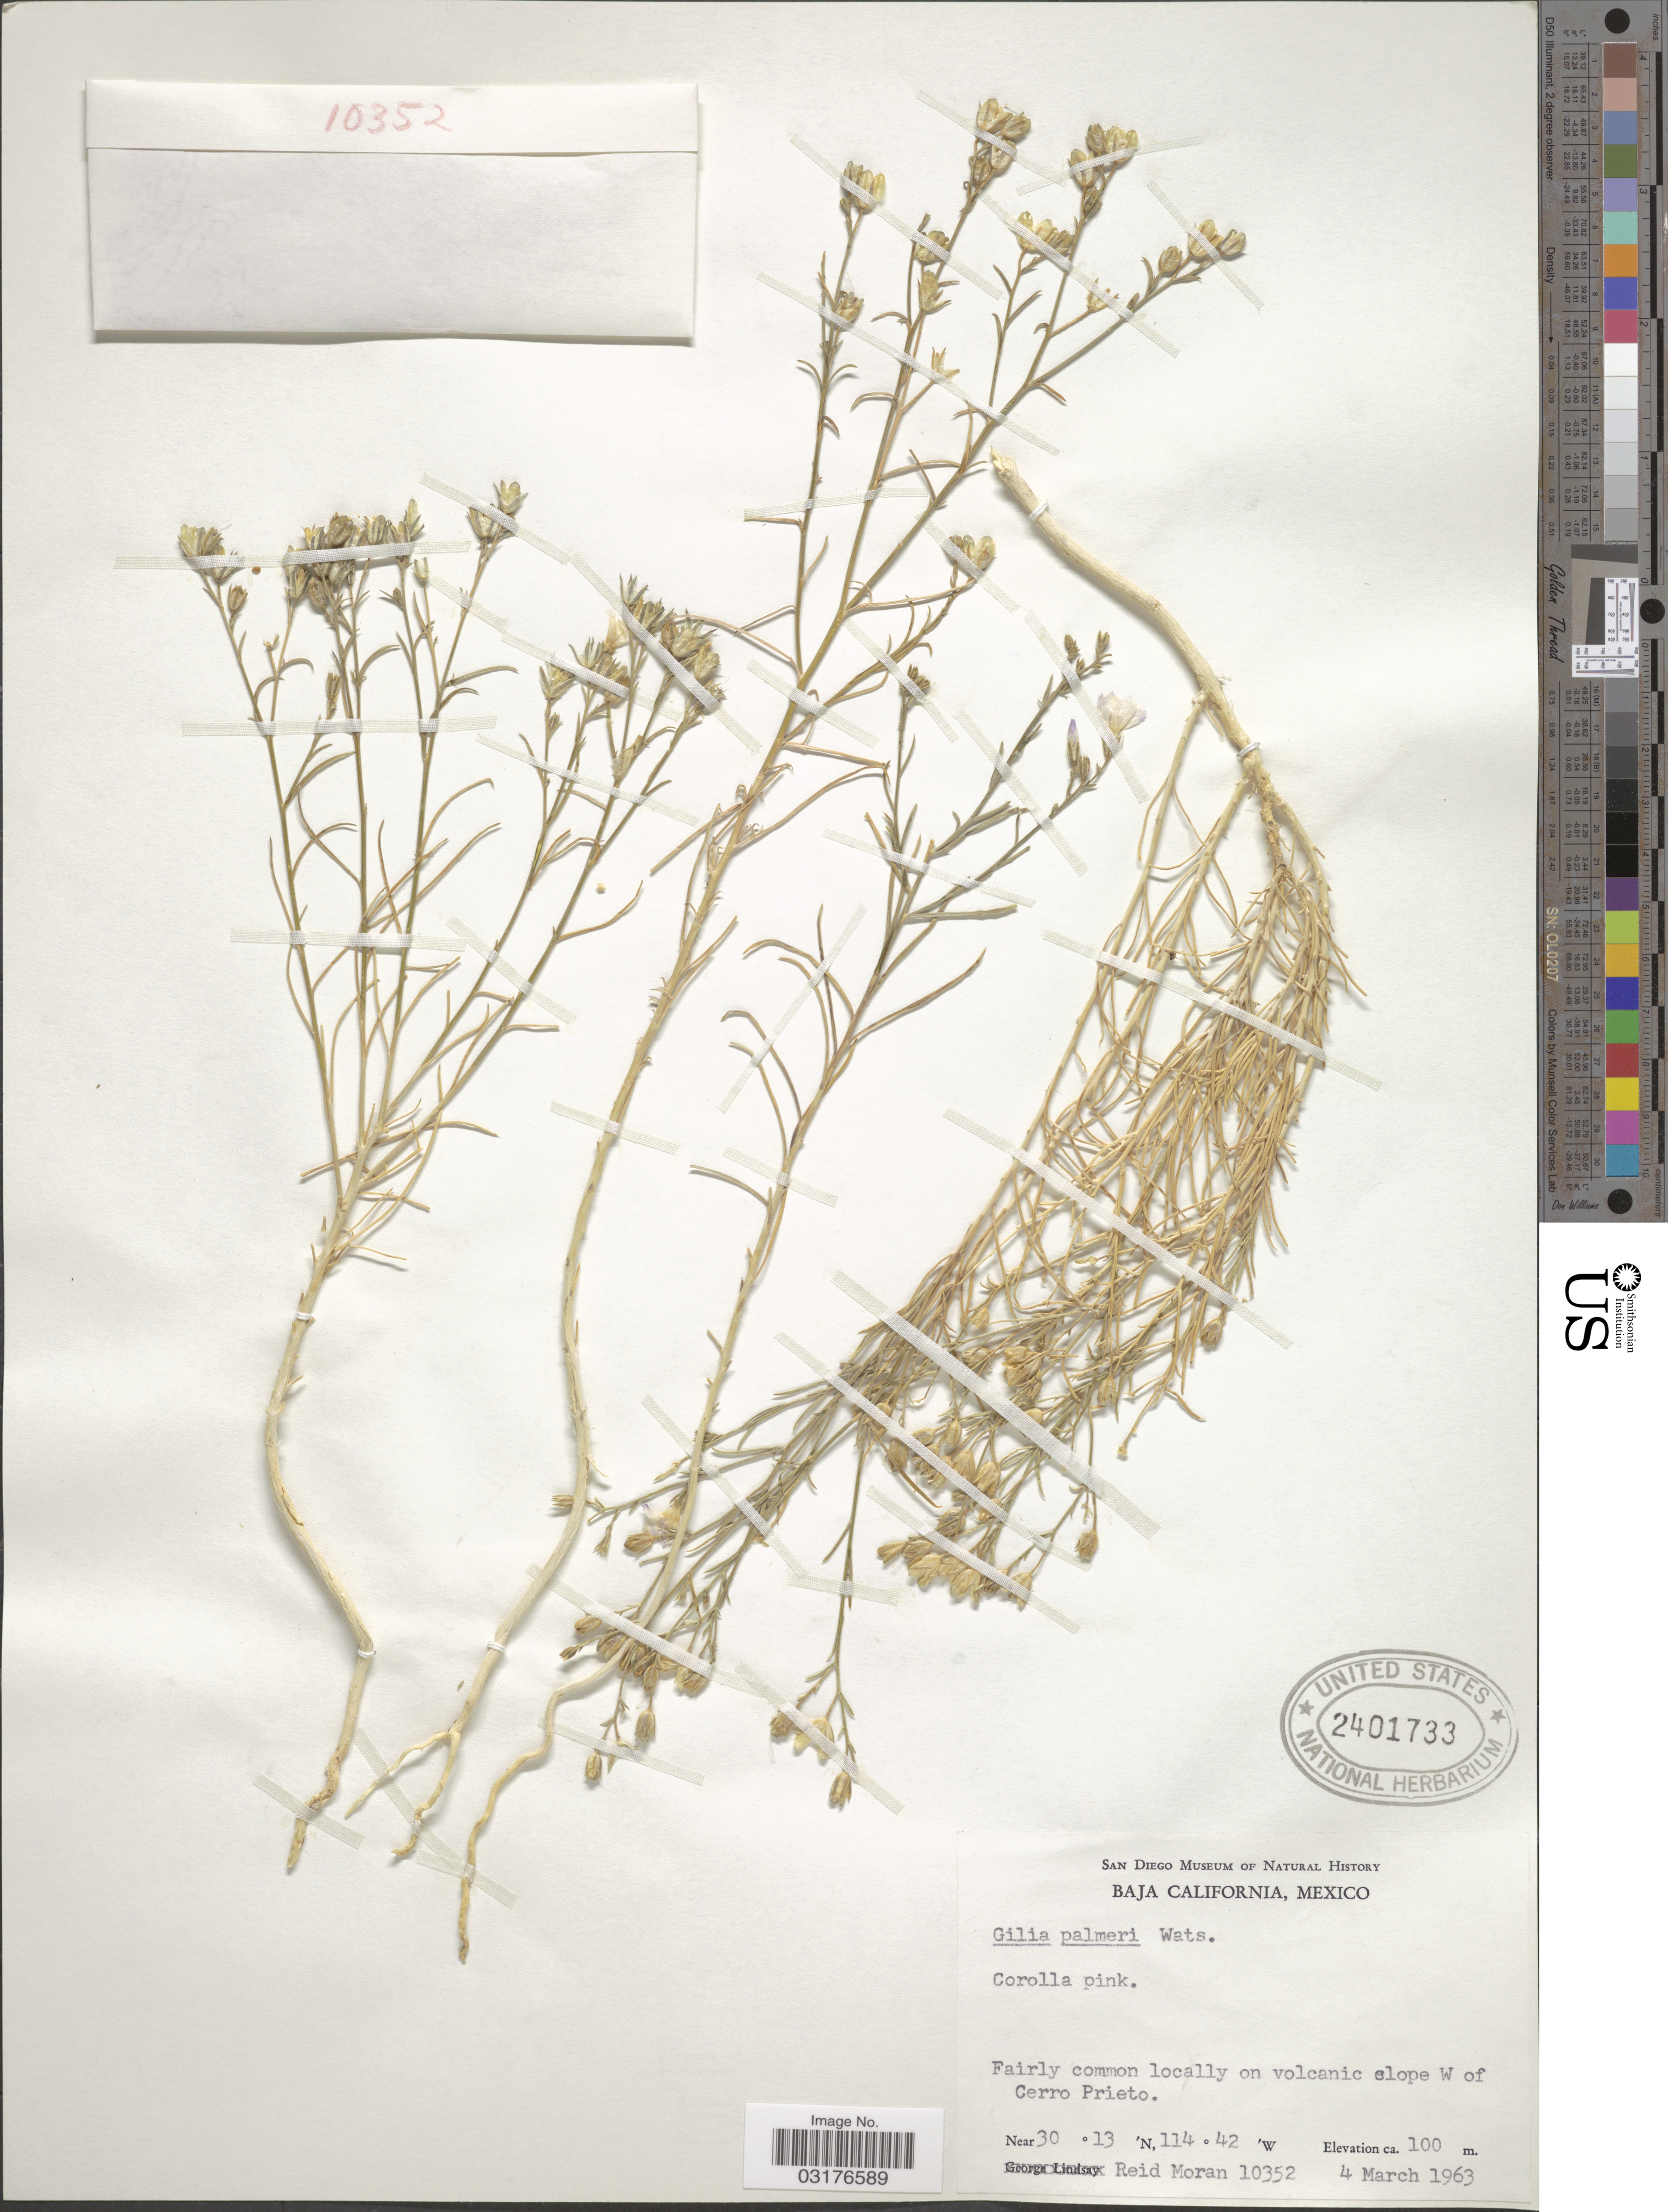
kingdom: Plantae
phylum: Tracheophyta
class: Magnoliopsida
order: Ericales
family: Polemoniaceae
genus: Bryantiella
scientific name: Bryantiella palmeri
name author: (S. Watson) J.M. Porter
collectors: R. Moran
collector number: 10352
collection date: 1963-03-04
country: Mexico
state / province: Baja California Norte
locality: Fairly common locally on volcanic slope W of Cerro Prieto.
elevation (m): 100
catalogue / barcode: US 2401733